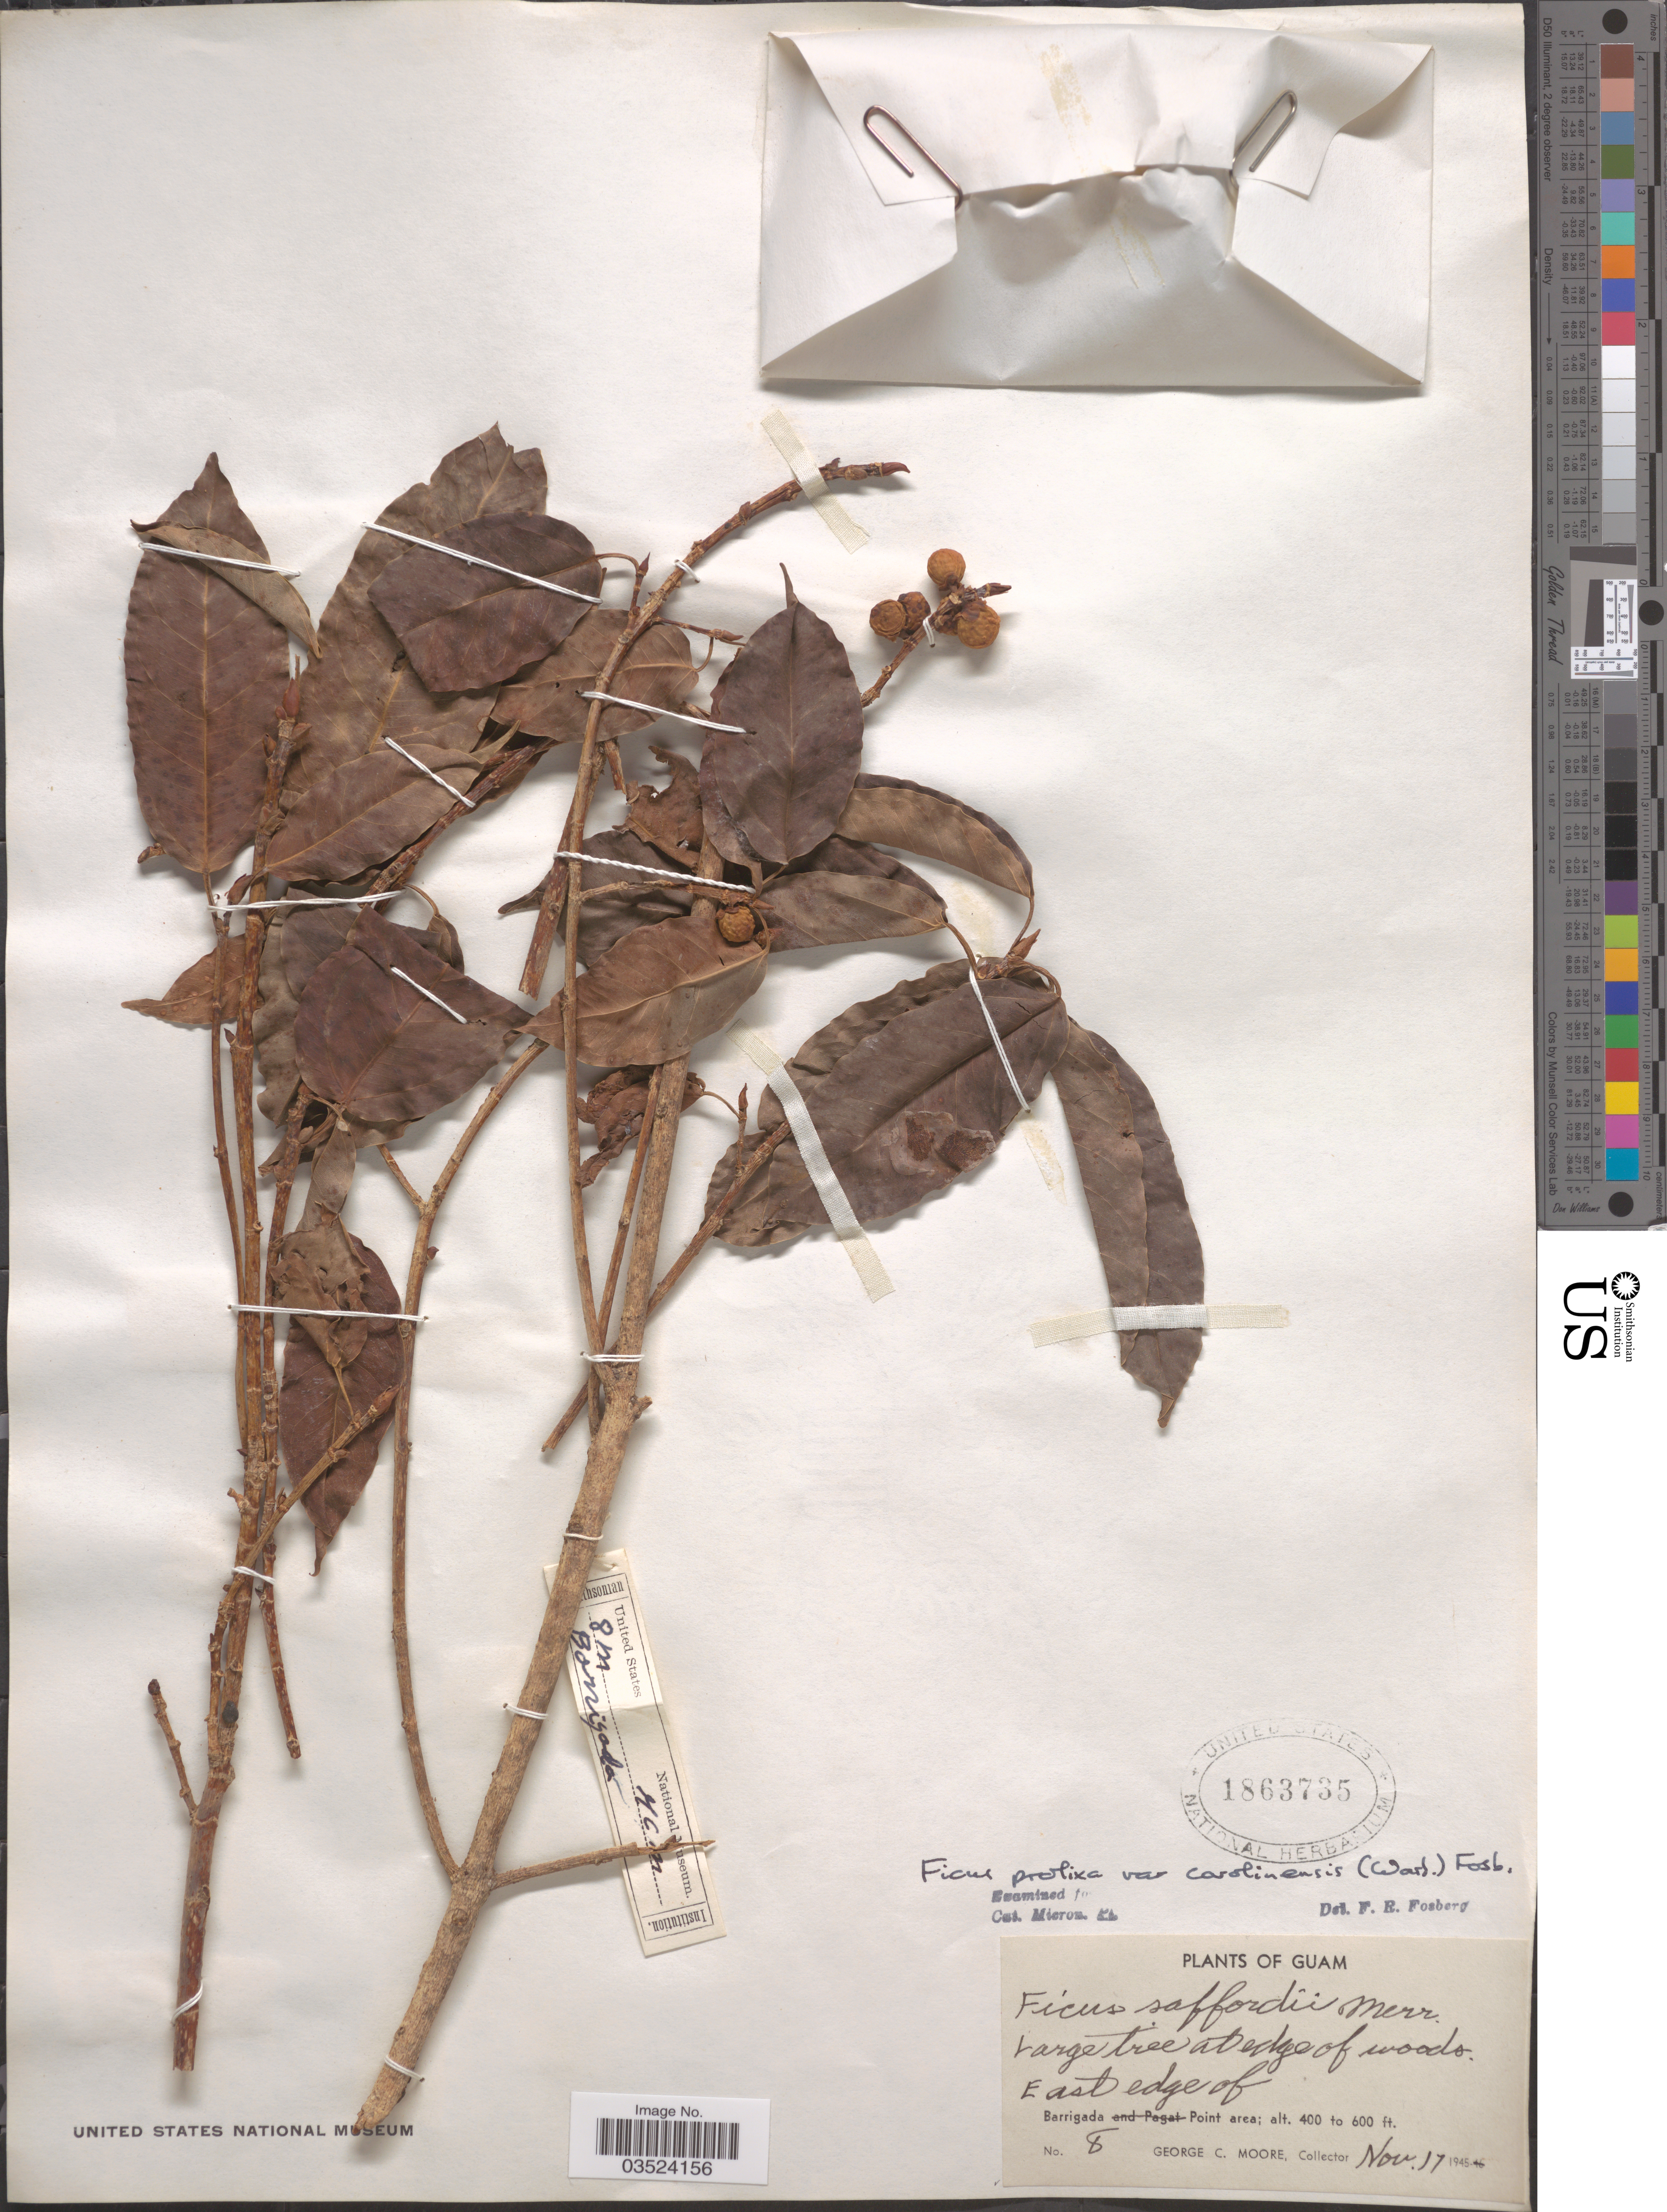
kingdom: Plantae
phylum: Tracheophyta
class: Magnoliopsida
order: Rosales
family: Moraceae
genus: Ficus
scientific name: Ficus prolixa var. carolinensis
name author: (Warb.) Fosberg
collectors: G. C. Moore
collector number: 8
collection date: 1945-11-17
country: Guam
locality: East edge of Barriga Point area.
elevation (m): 122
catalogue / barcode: US 1863735